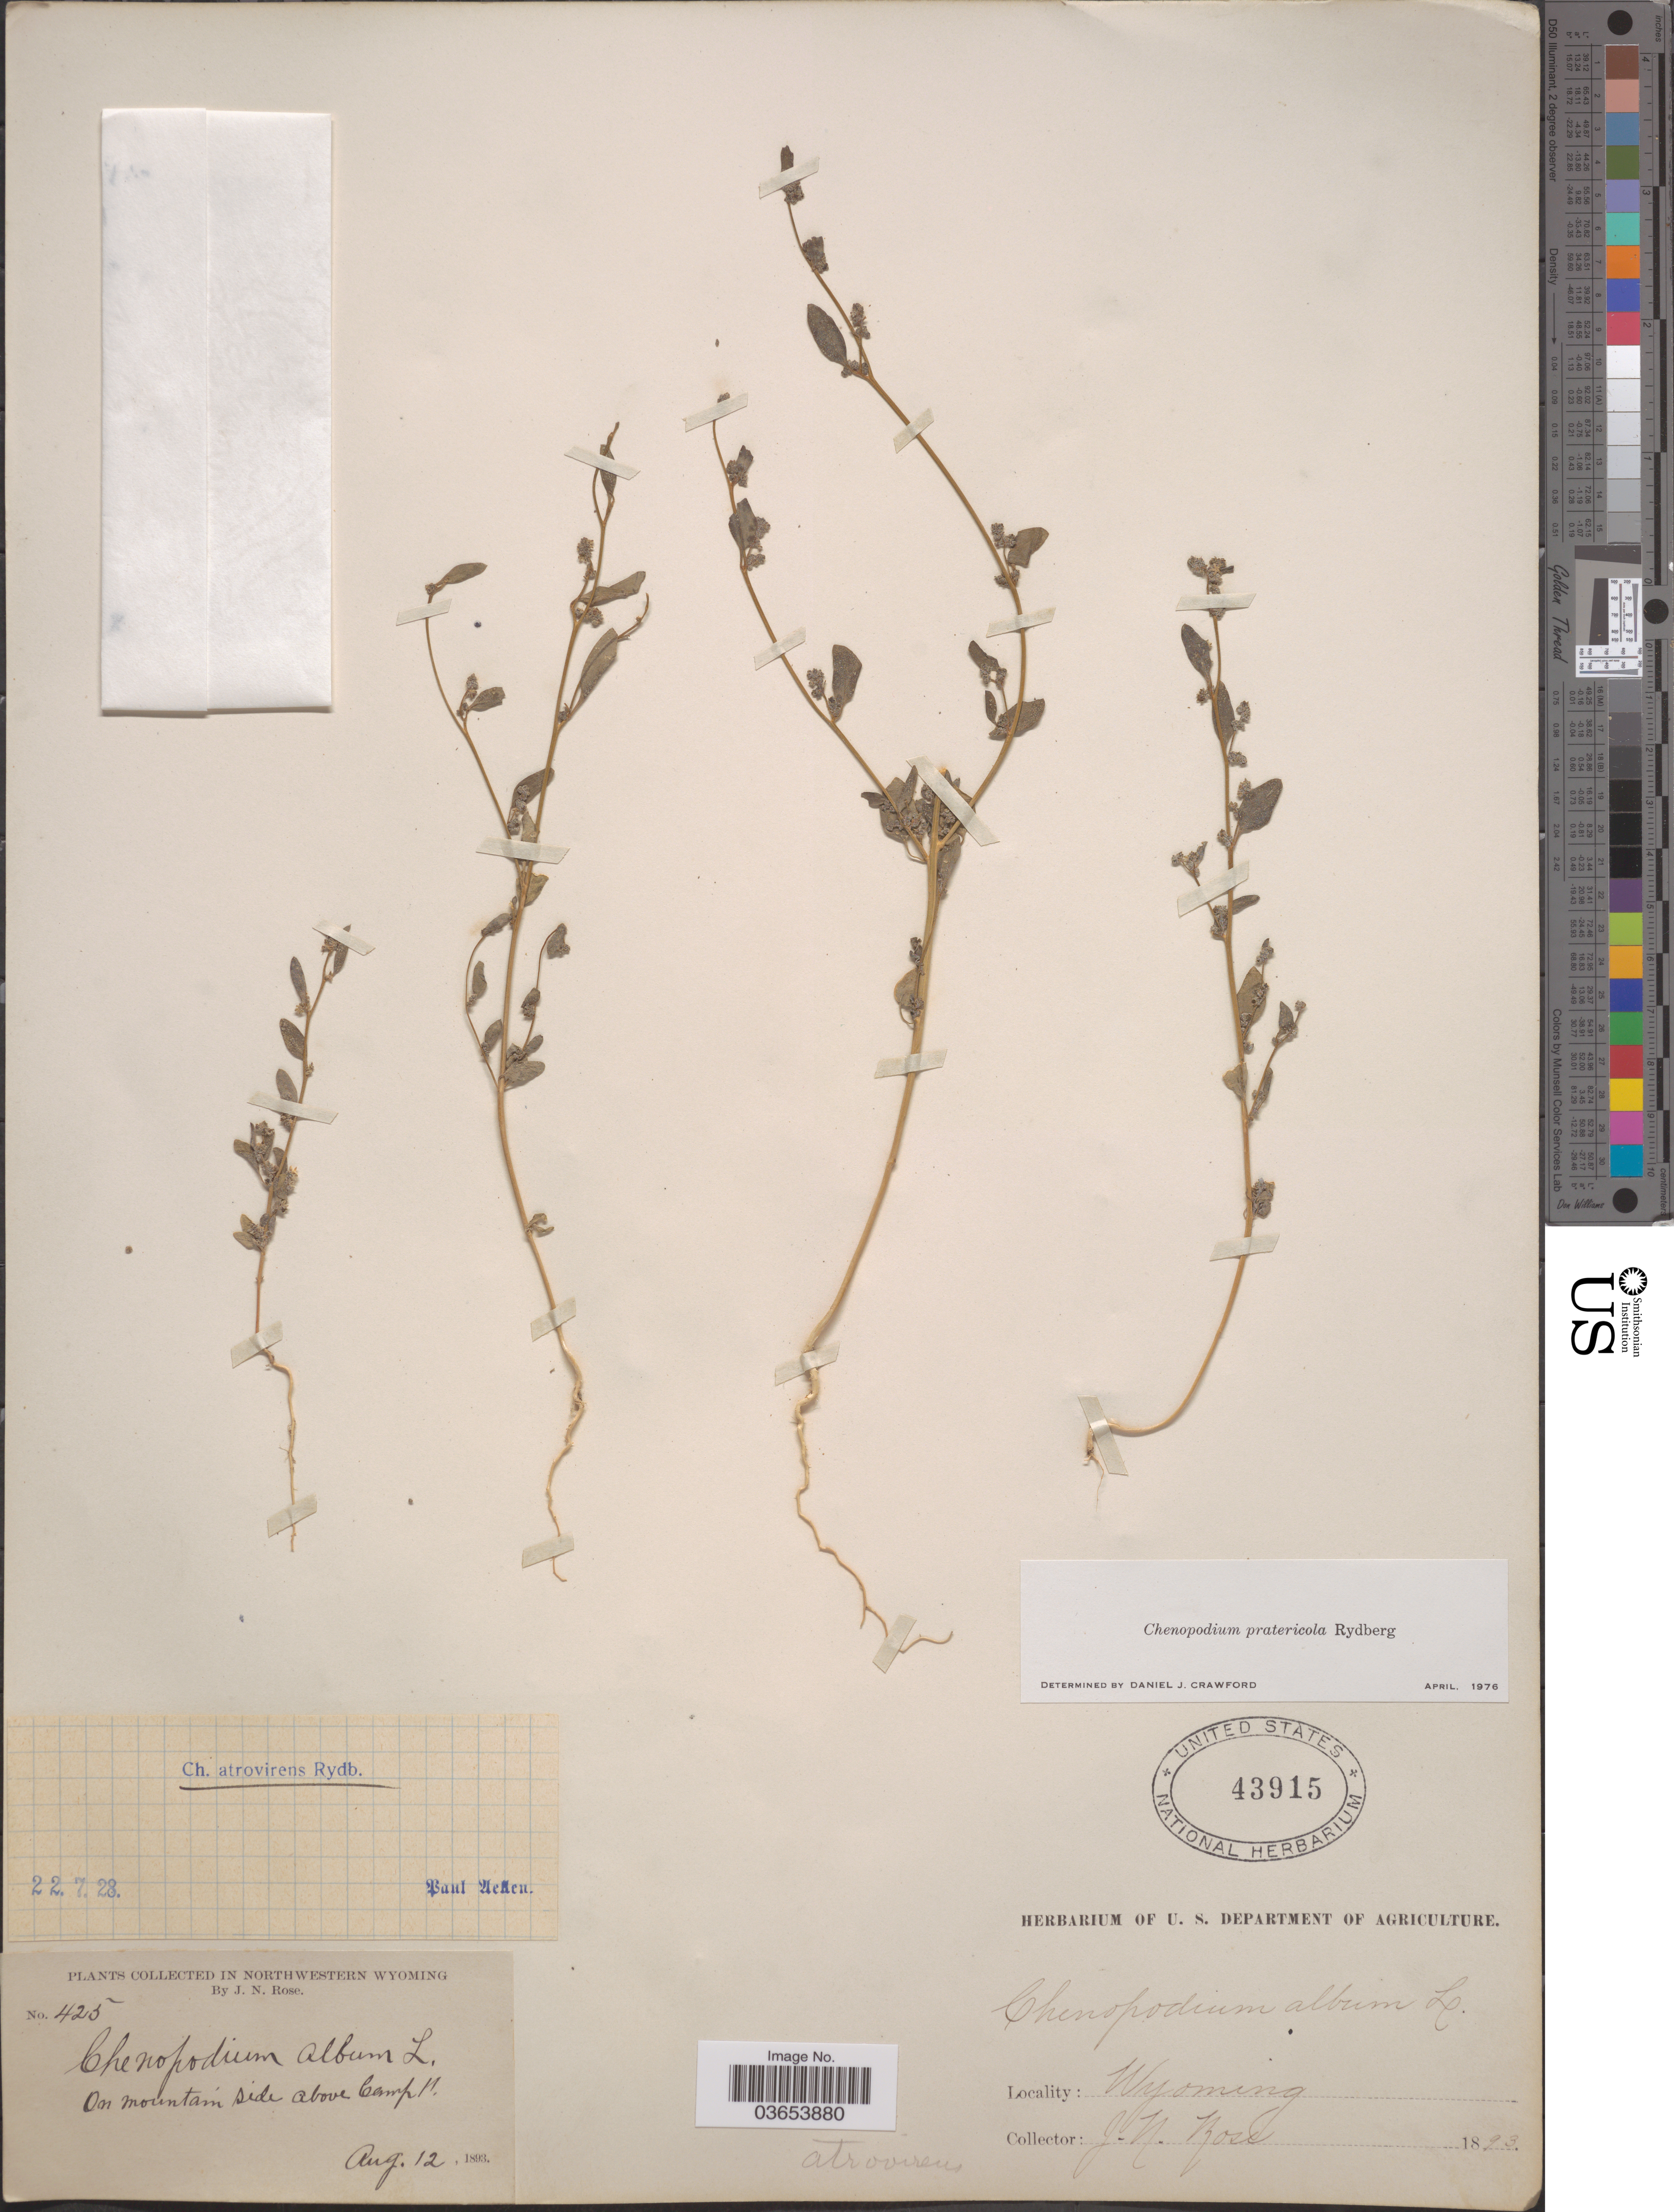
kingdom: Plantae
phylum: Tracheophyta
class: Magnoliopsida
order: Caryophyllales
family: Amaranthaceae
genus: Chenopodium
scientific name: Chenopodium pratericola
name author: Rydb.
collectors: J. N. Rose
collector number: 425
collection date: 1893-08-12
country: United States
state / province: Wyoming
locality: Northwestern Wyoming. On mountain side above Camp II.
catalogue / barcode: US 43915